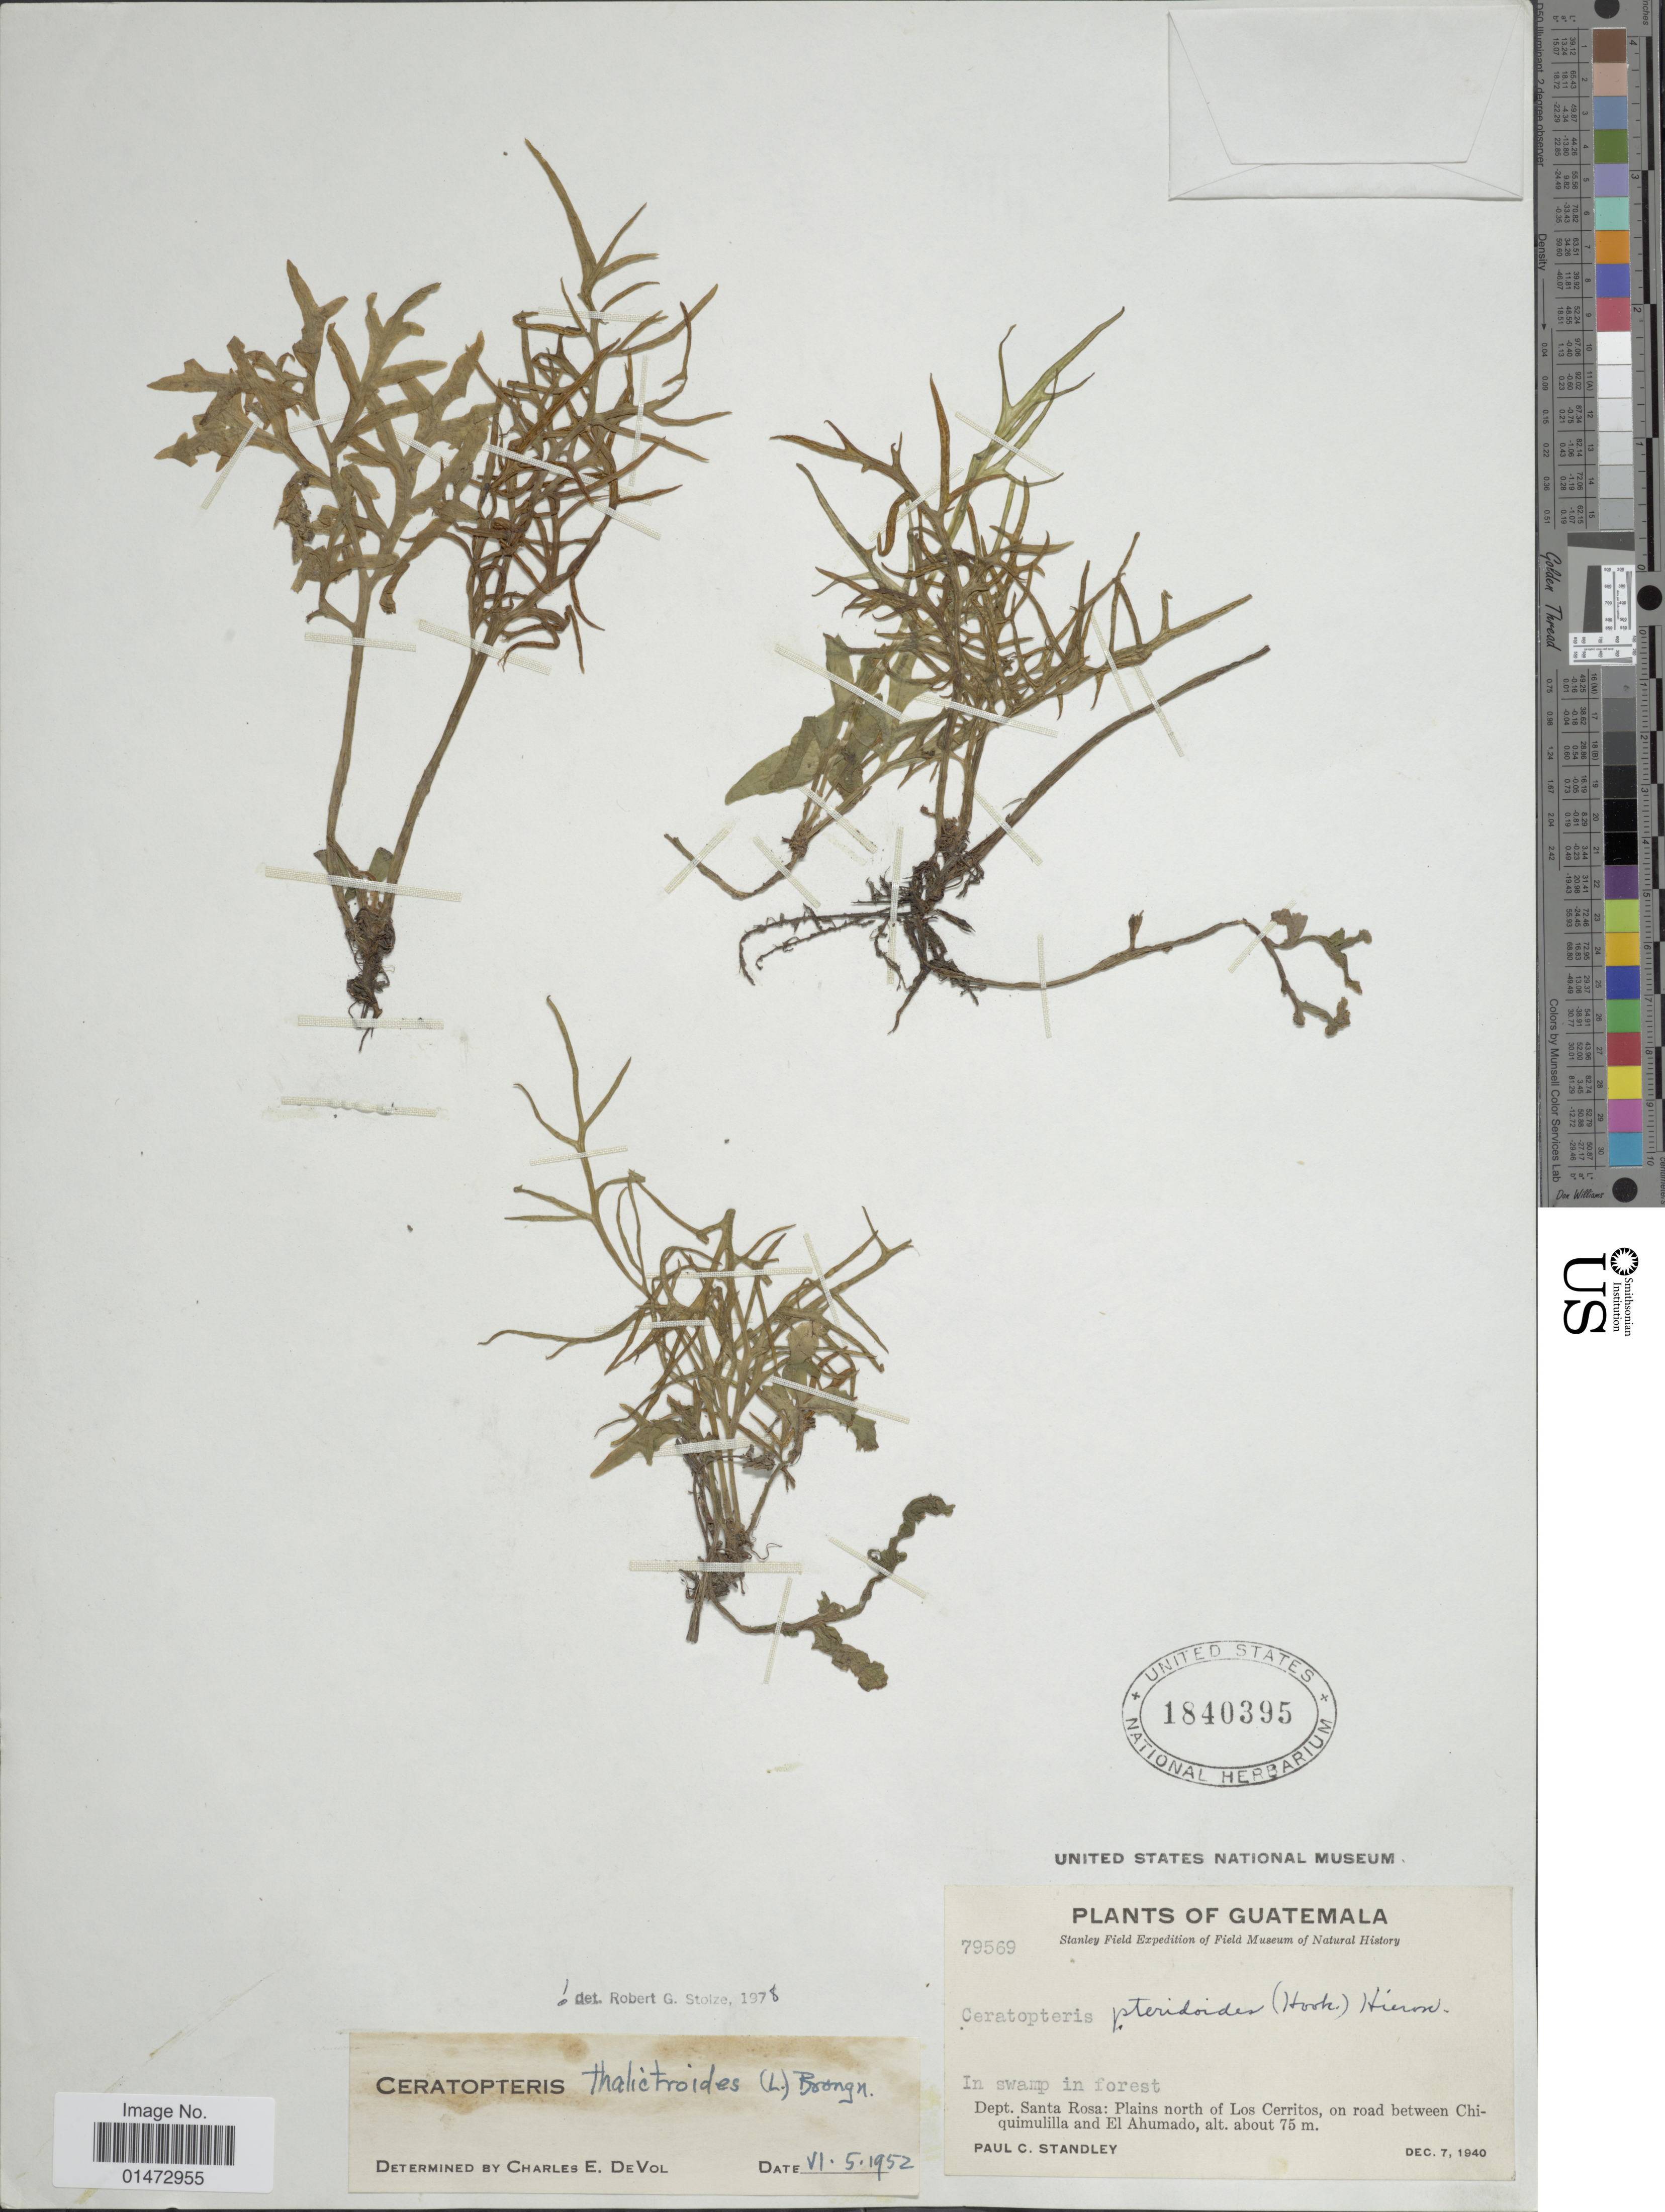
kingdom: Plantae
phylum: Tracheophyta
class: Polypodiopsida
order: Polypodiales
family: Pteridaceae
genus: Ceratopteris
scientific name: Ceratopteris thalictroides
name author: (L.) Brongn.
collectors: P. C. Standley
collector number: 79569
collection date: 1940-12-07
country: Guatemala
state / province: Santa Rosa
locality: Plains north of Los Cerritos, on road between Chiquimulilla and El Ahumado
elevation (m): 75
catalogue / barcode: US 1840395